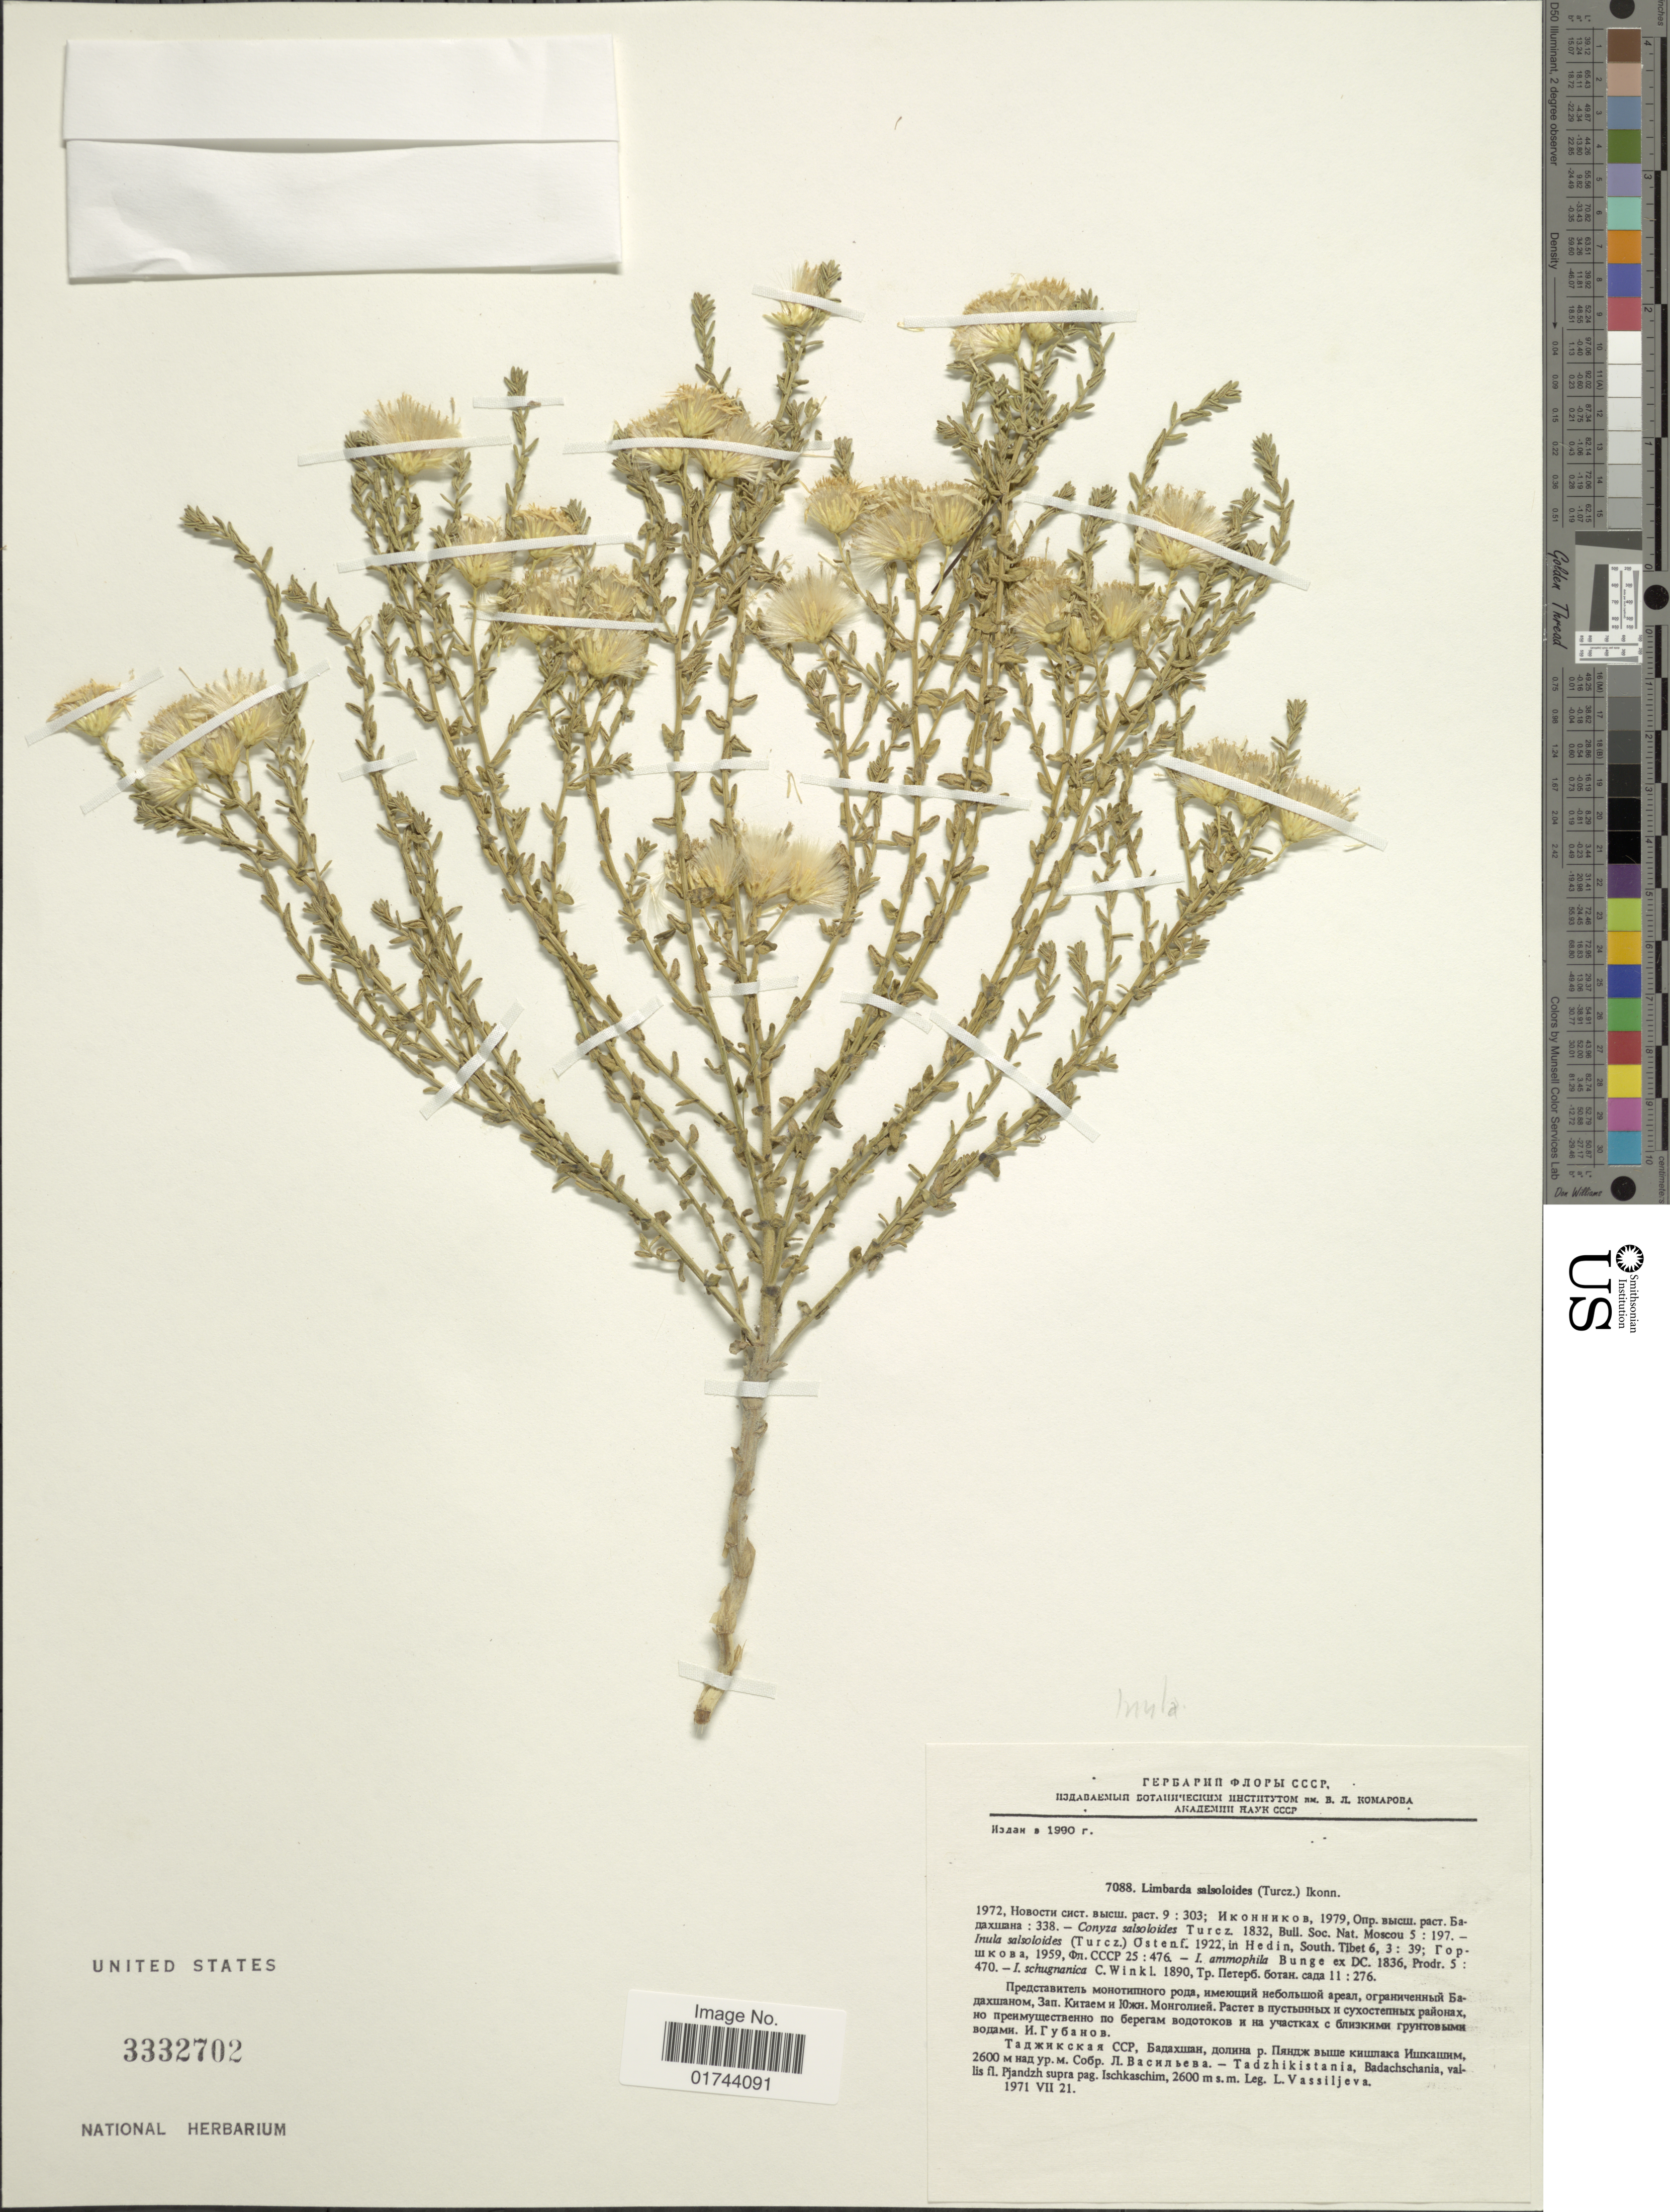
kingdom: Plantae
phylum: Tracheophyta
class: Magnoliopsida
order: Asterales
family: Asteraceae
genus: Inula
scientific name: Inula salsoloides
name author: (Turcz.) Ostenf.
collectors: L. Vassiljeva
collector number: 7088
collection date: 1971-07-21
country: Tajikistan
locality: Tadzhikistania, Badachschania, vallis fl.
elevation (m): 2600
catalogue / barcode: US 3332702